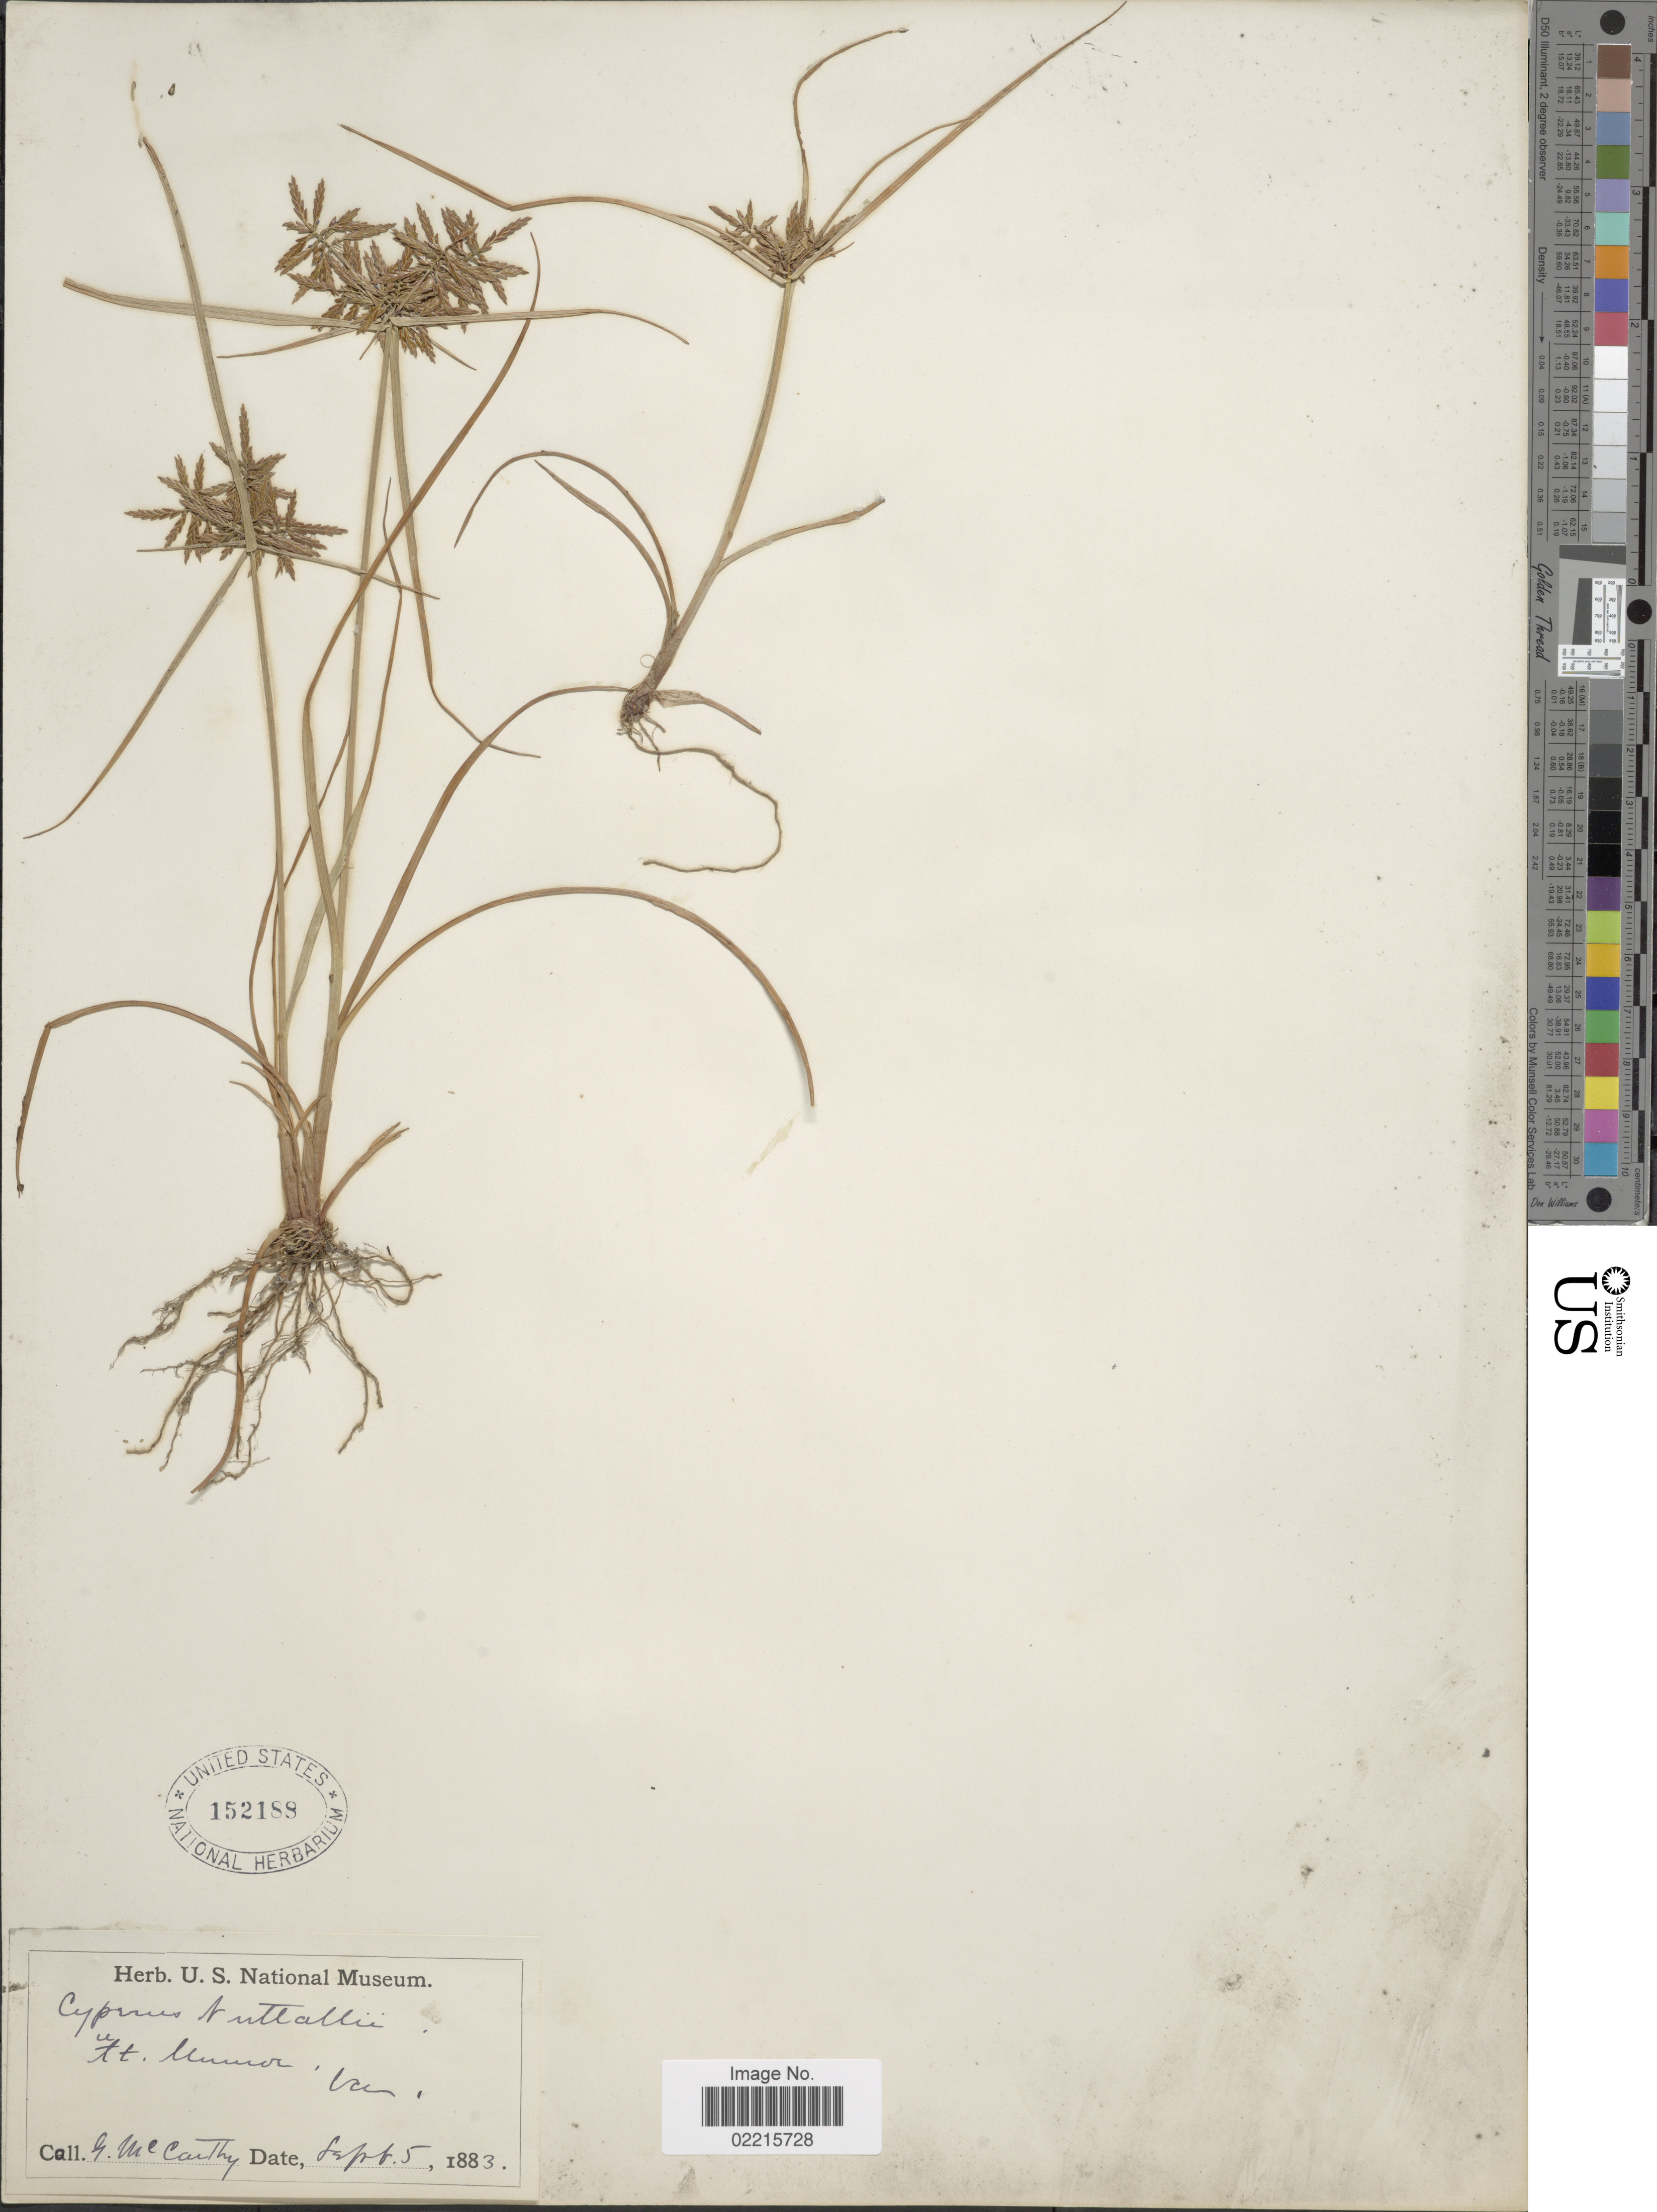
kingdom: Plantae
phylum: Tracheophyta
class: Liliopsida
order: Poales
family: Cyperaceae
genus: Cyperus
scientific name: Cyperus filicinus Vahl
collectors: G. M. McCarthy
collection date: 1883-09-05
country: United States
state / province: Virginia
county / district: City of Hampton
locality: Ft. Monroe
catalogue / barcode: US 152188